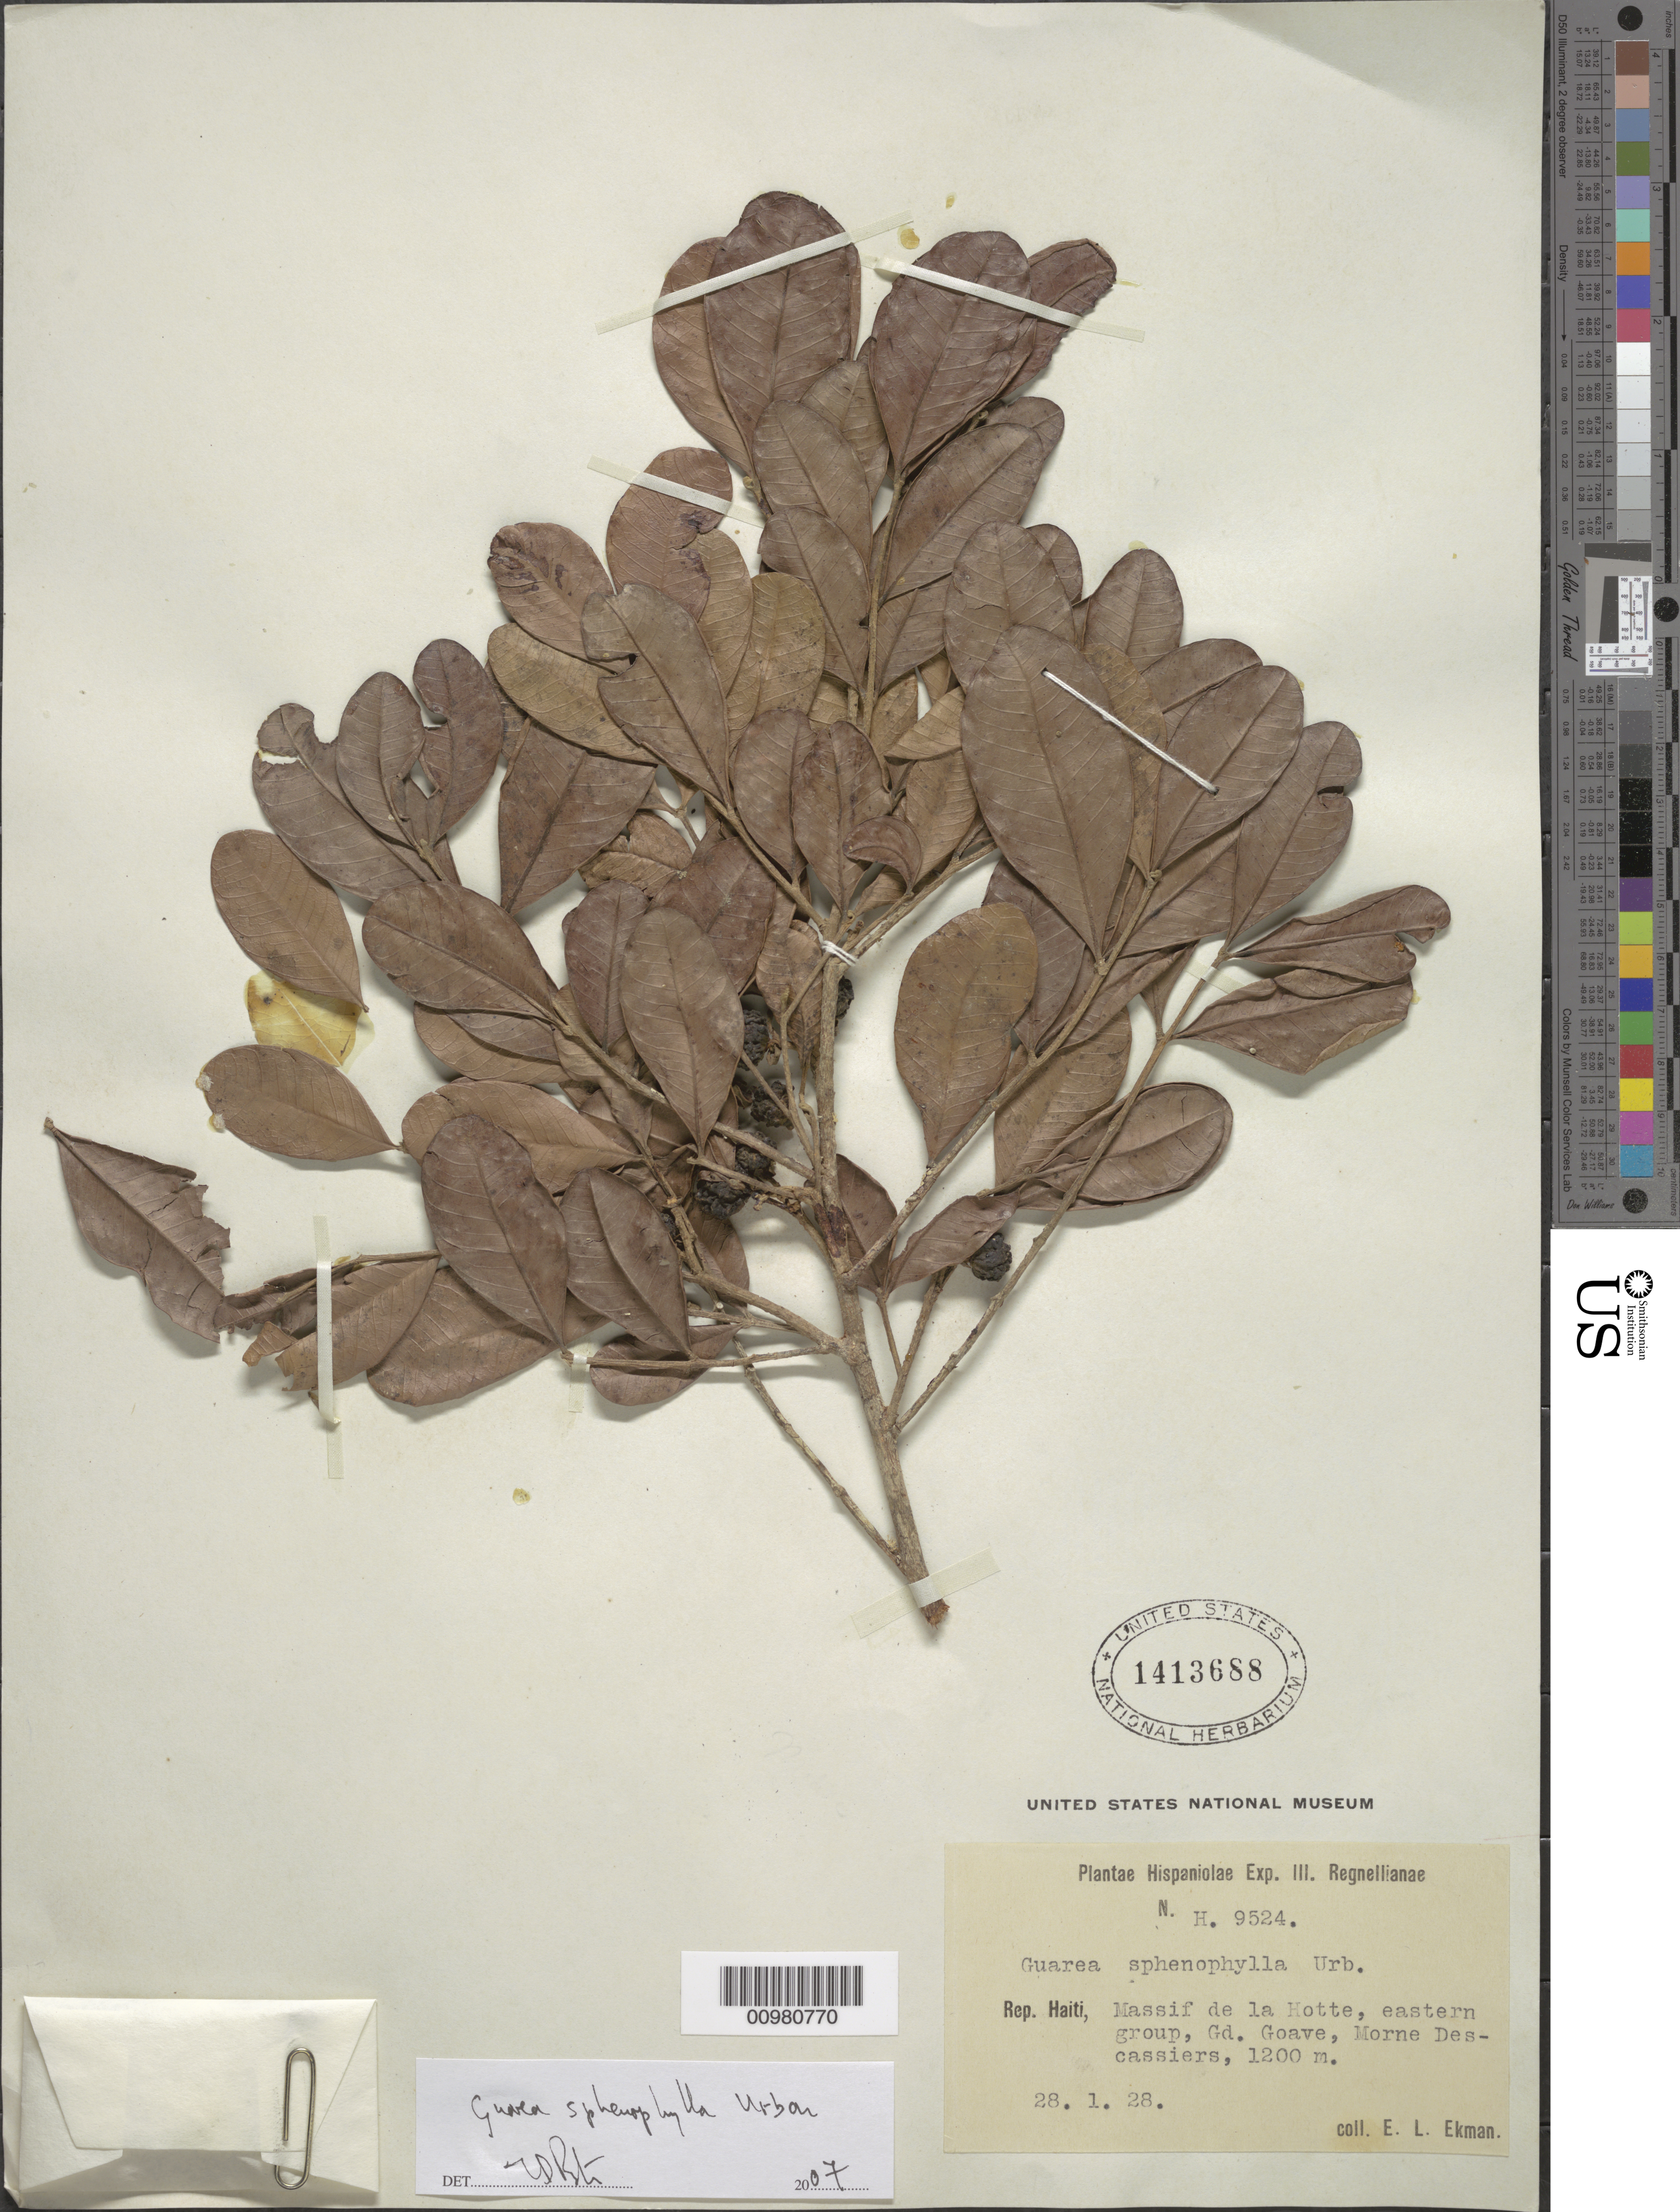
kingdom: Plantae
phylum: Tracheophyta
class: Magnoliopsida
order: Sapindales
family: Meliaceae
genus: Guarea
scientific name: Guarea sphenophylla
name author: Urb.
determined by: Pennington, T. D., (K)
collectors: E. L. Ekman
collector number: H 9524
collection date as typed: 28 Jan 1928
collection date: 1928-01-28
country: Haiti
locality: Massif de la Hotte, eastern group, Gd. Goave, Morne Descassiers.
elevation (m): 1200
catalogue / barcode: US 1413688